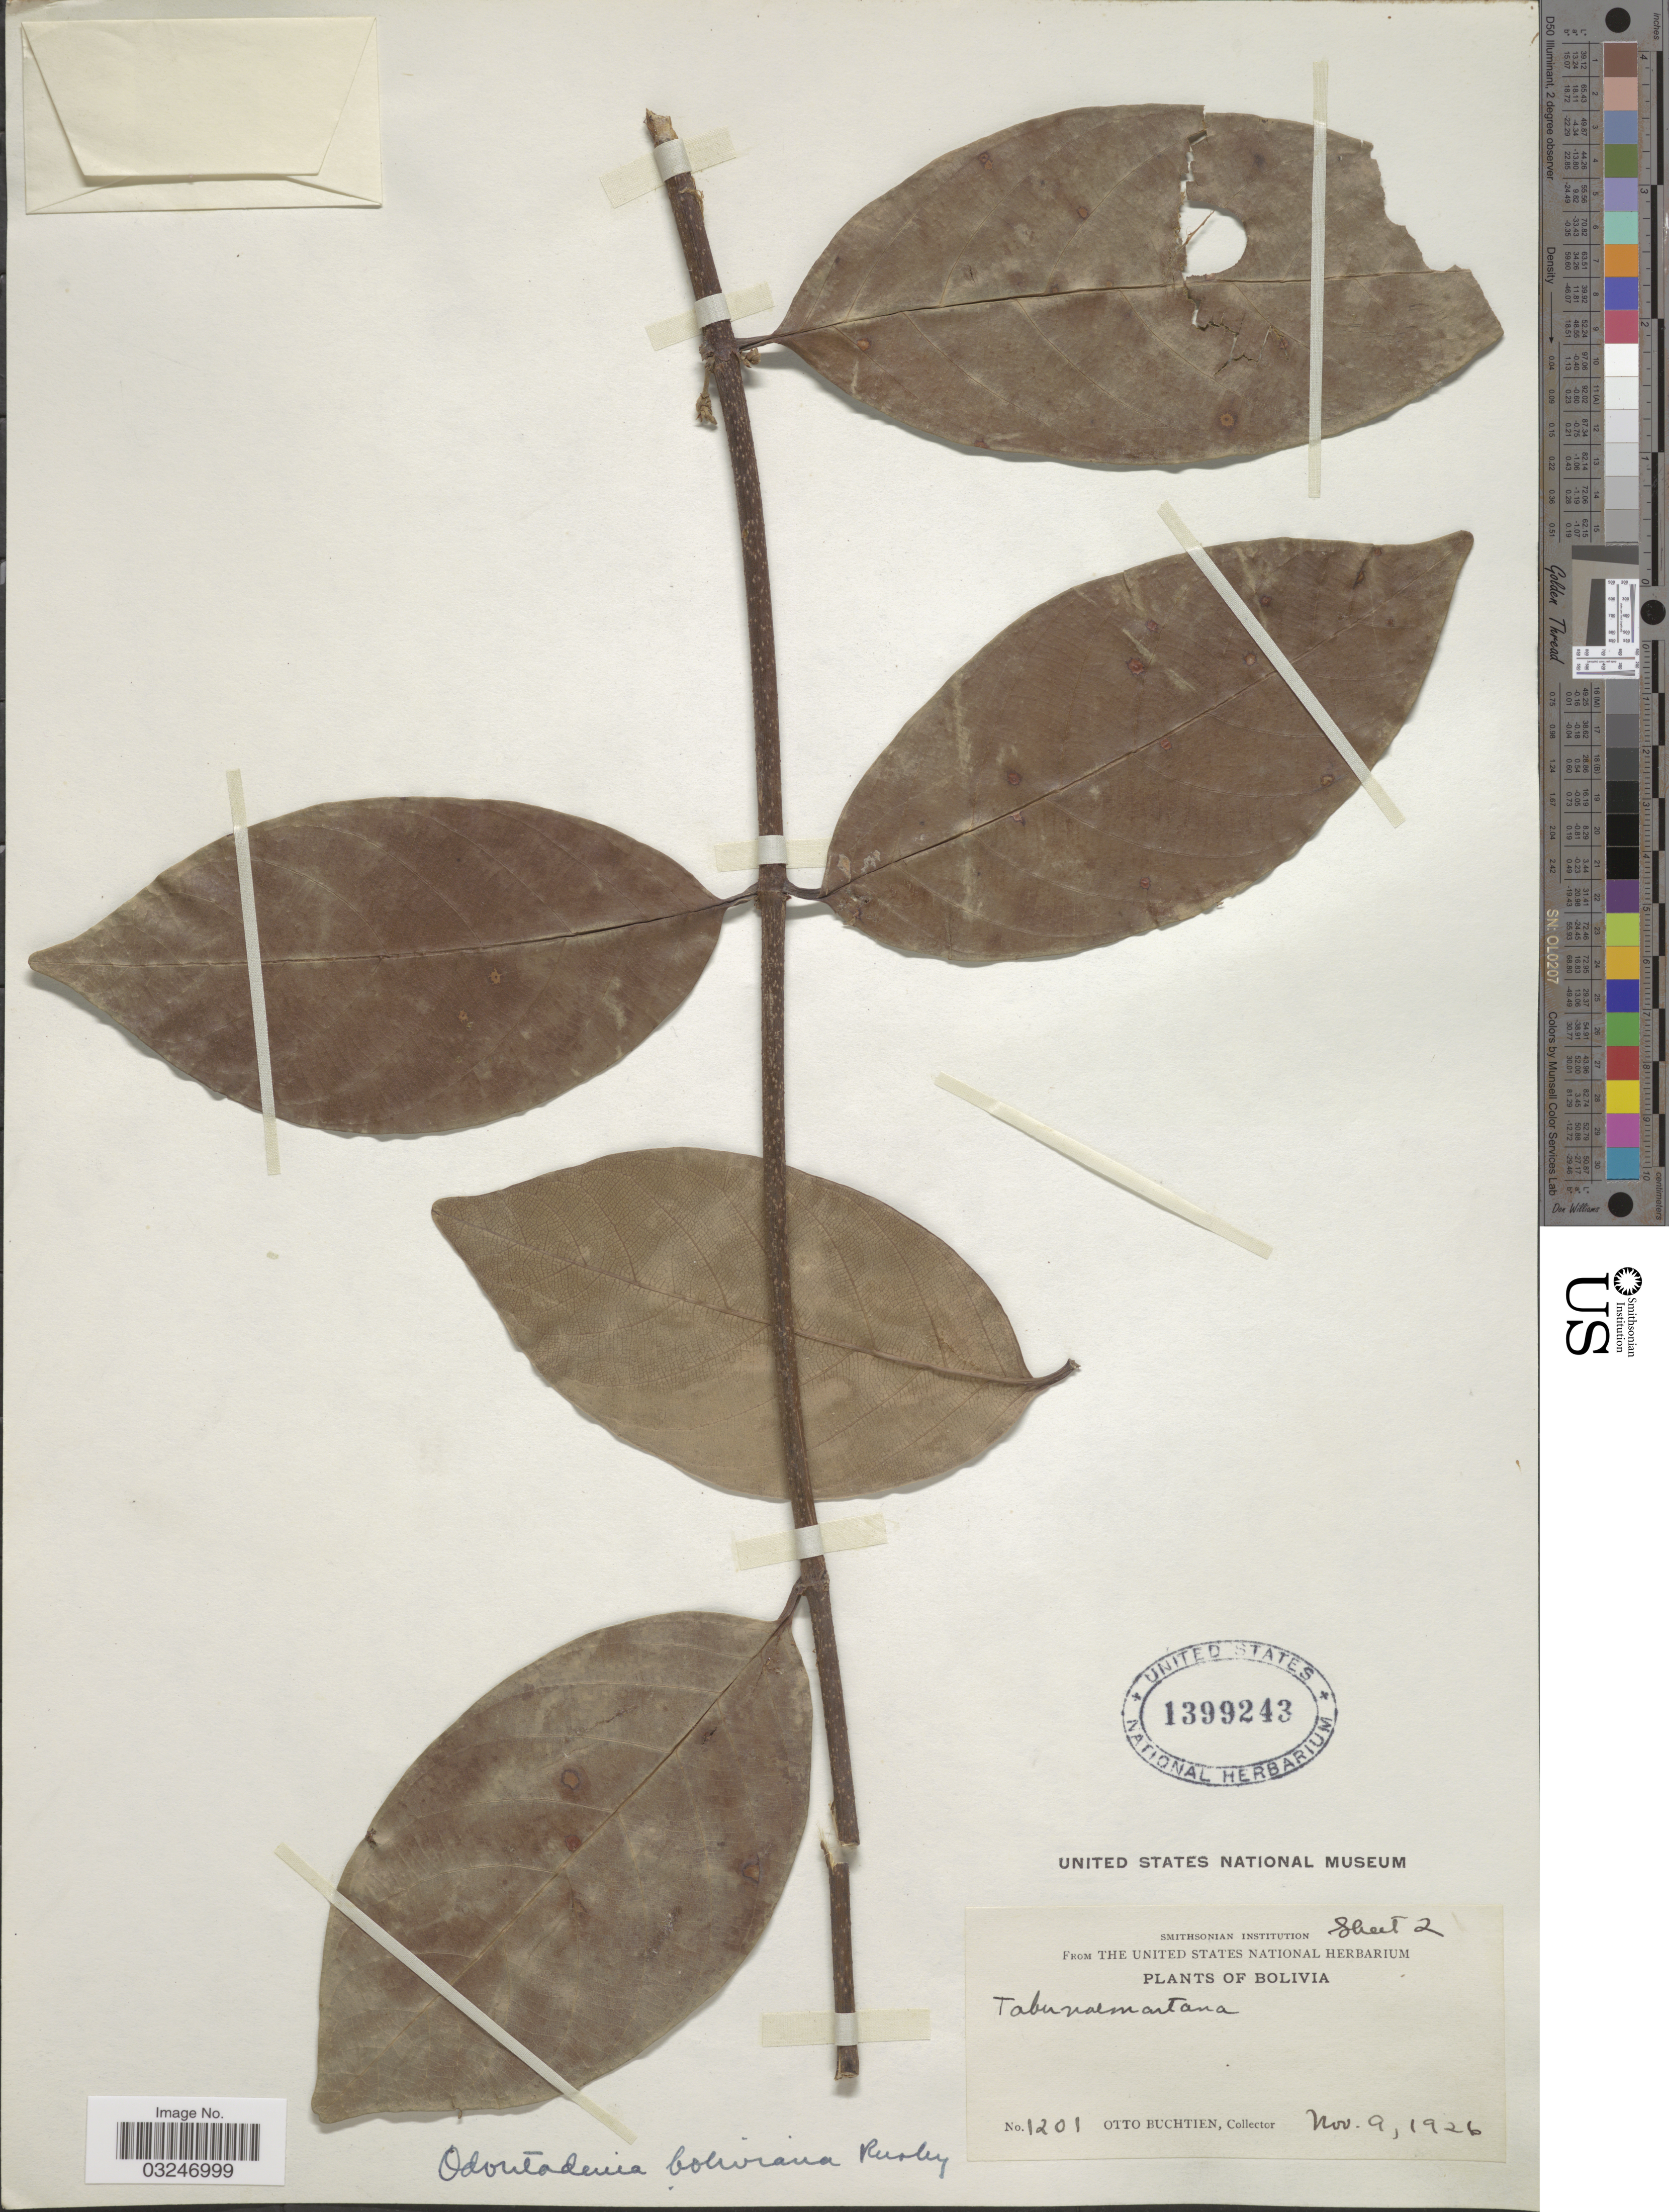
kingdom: Plantae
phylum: Tracheophyta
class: Magnoliopsida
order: Gentianales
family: Apocynaceae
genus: Odontadenia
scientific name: Odontadenia puncticulosa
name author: (Rich.) Pulle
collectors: O. Buchtien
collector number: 1201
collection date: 1926-11-09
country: Bolivia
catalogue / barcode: US 1399243